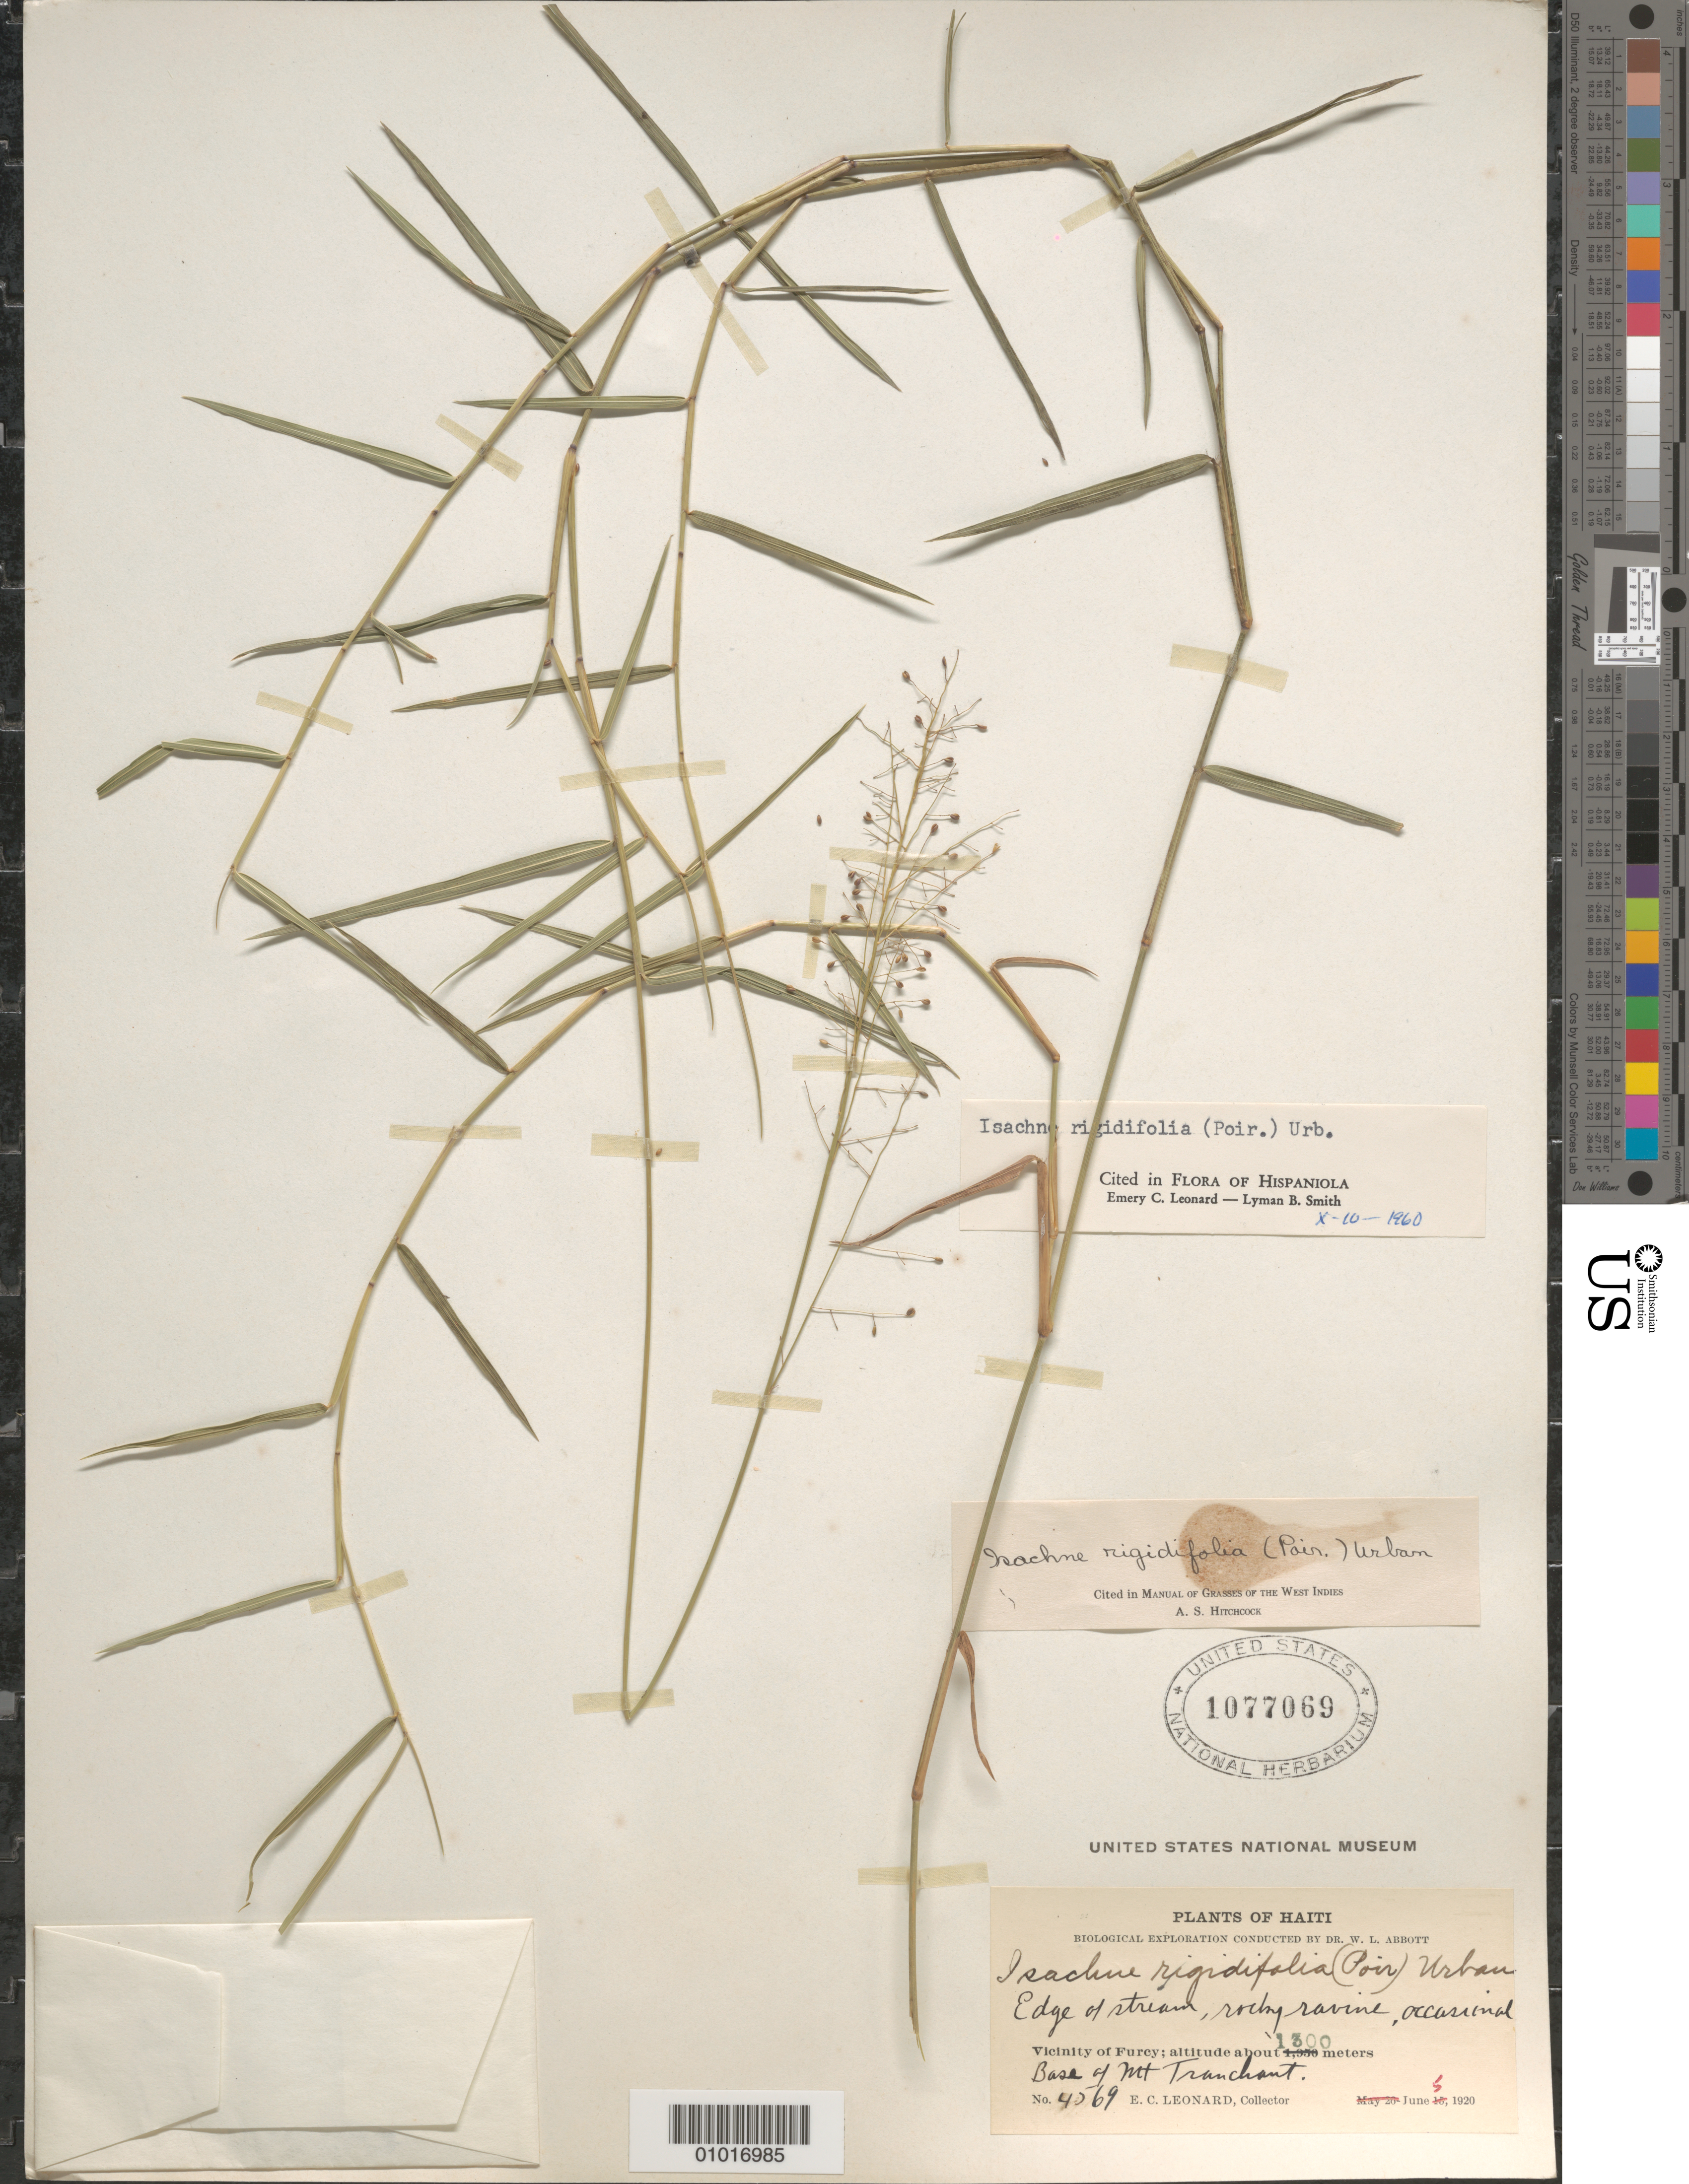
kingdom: Plantae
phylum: Tracheophyta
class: Liliopsida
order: Poales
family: Poaceae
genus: Isachne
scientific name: Isachne rigidifolia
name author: (Poir.) Urb.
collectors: E. C. Leonard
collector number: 4569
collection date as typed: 05 Jun 1920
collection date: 1920-06-05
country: Haiti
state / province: Óuest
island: Hispaniola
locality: Vicinity of Furey, Edge of stream, rocky ravine, base of Mt. Tranchant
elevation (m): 1800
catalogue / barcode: US 1077069